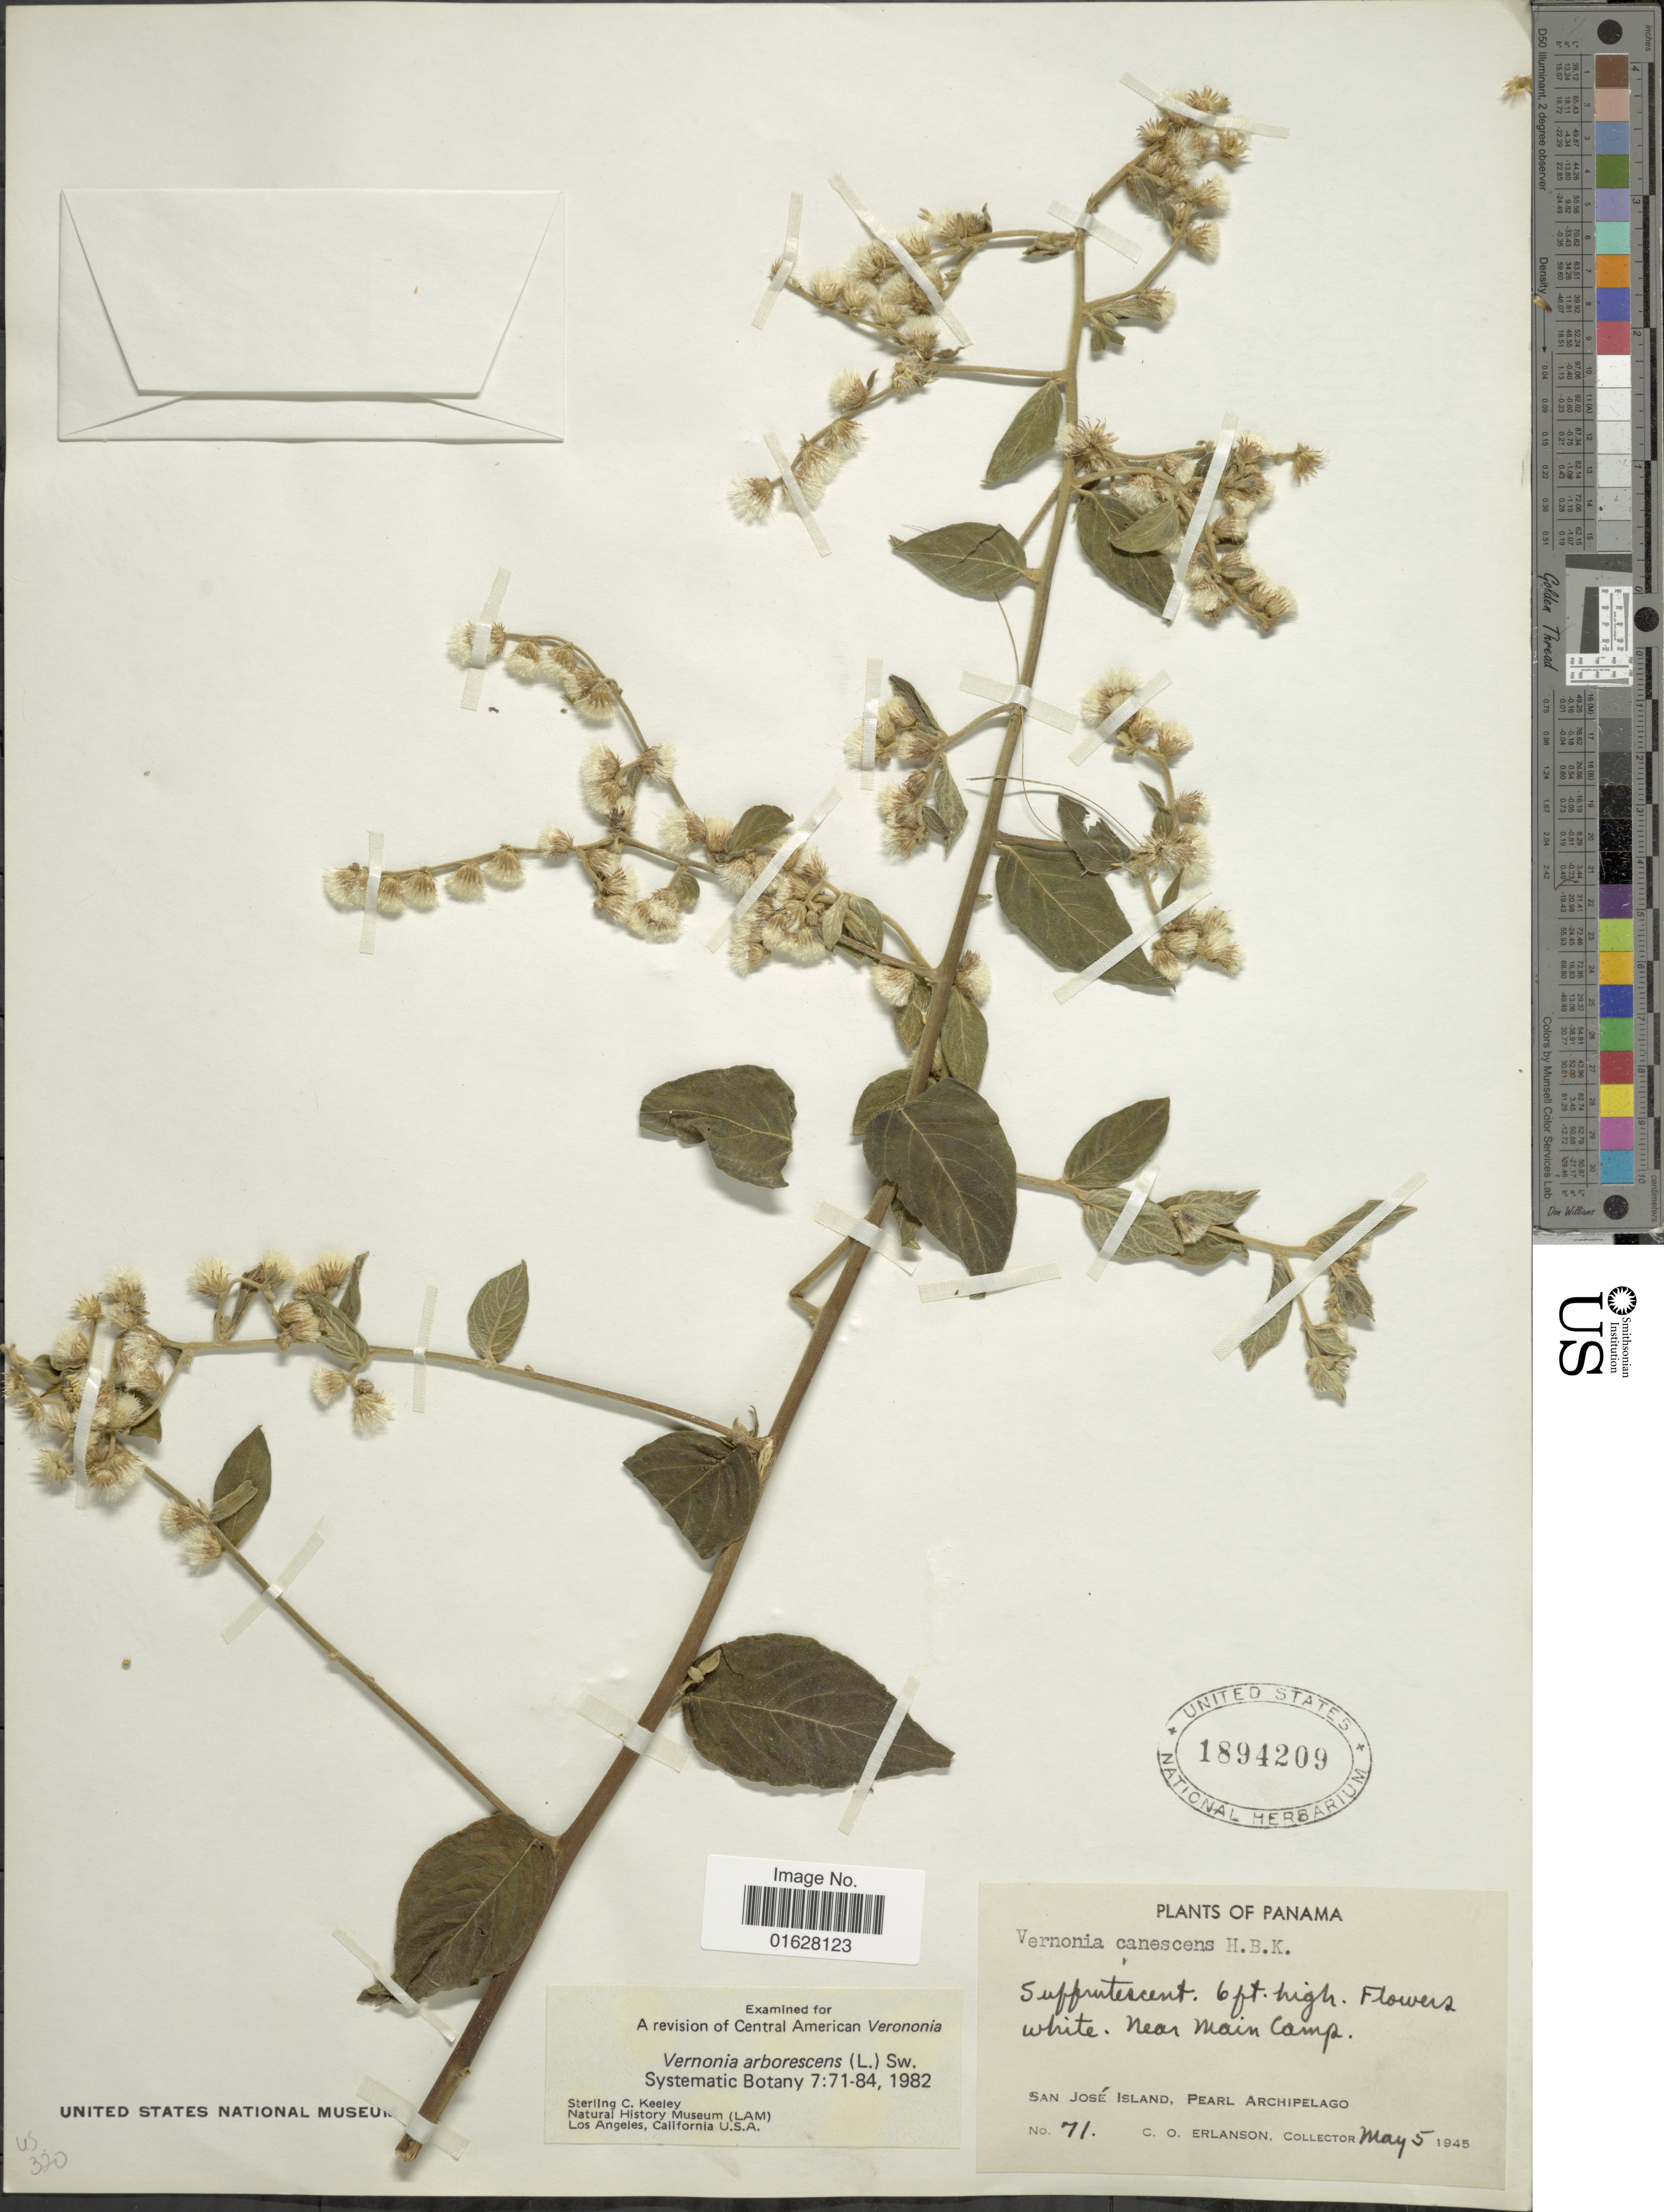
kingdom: Plantae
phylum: Tracheophyta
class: Magnoliopsida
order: Asterales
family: Asteraceae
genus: Lepidaploa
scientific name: Lepidaploa canescens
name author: (Kunth) H. Rob.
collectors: C. O. Erlanson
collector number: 71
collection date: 1945-05-05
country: Panama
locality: Panama. San Jose Island, Pearl Archipelago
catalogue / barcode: US 1894209